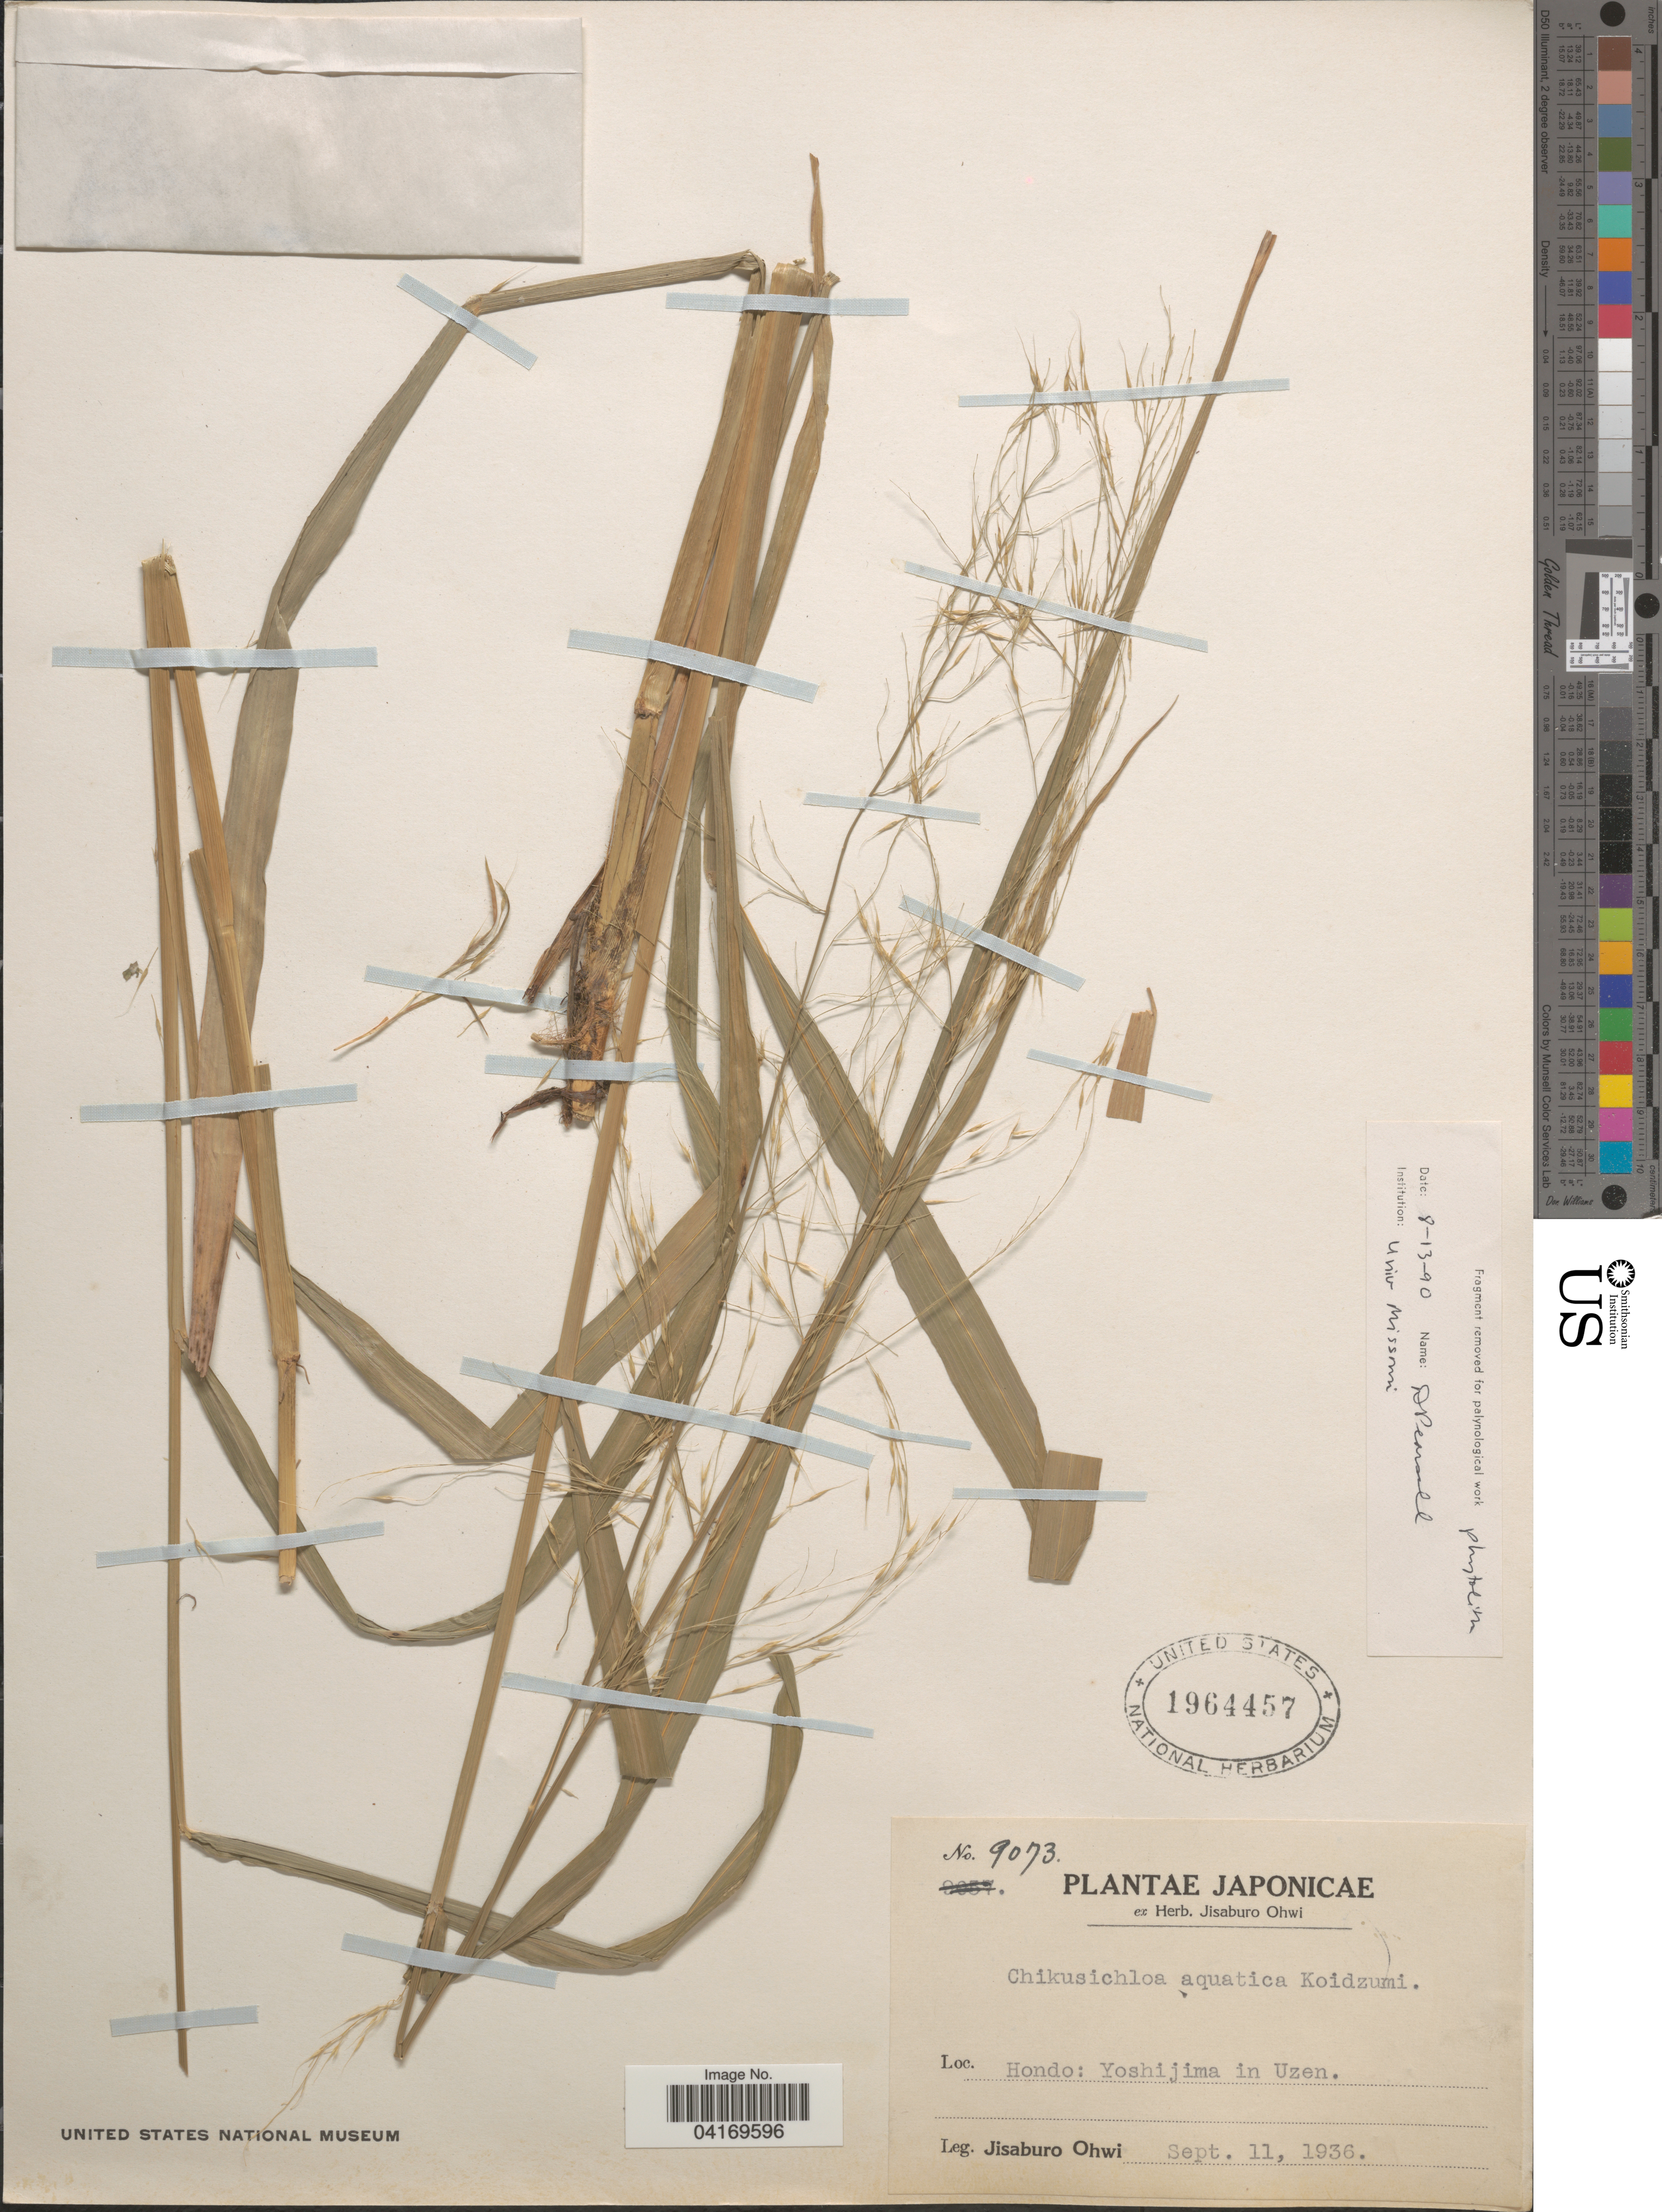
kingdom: Plantae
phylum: Tracheophyta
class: Liliopsida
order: Poales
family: Poaceae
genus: Chikusichloa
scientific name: Chikusichloa aquatica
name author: Koidz.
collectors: J. Ohwi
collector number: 9073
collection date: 1936-09-11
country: Japan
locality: Hondo: Yoshijima in Uzen.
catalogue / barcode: US 1964457